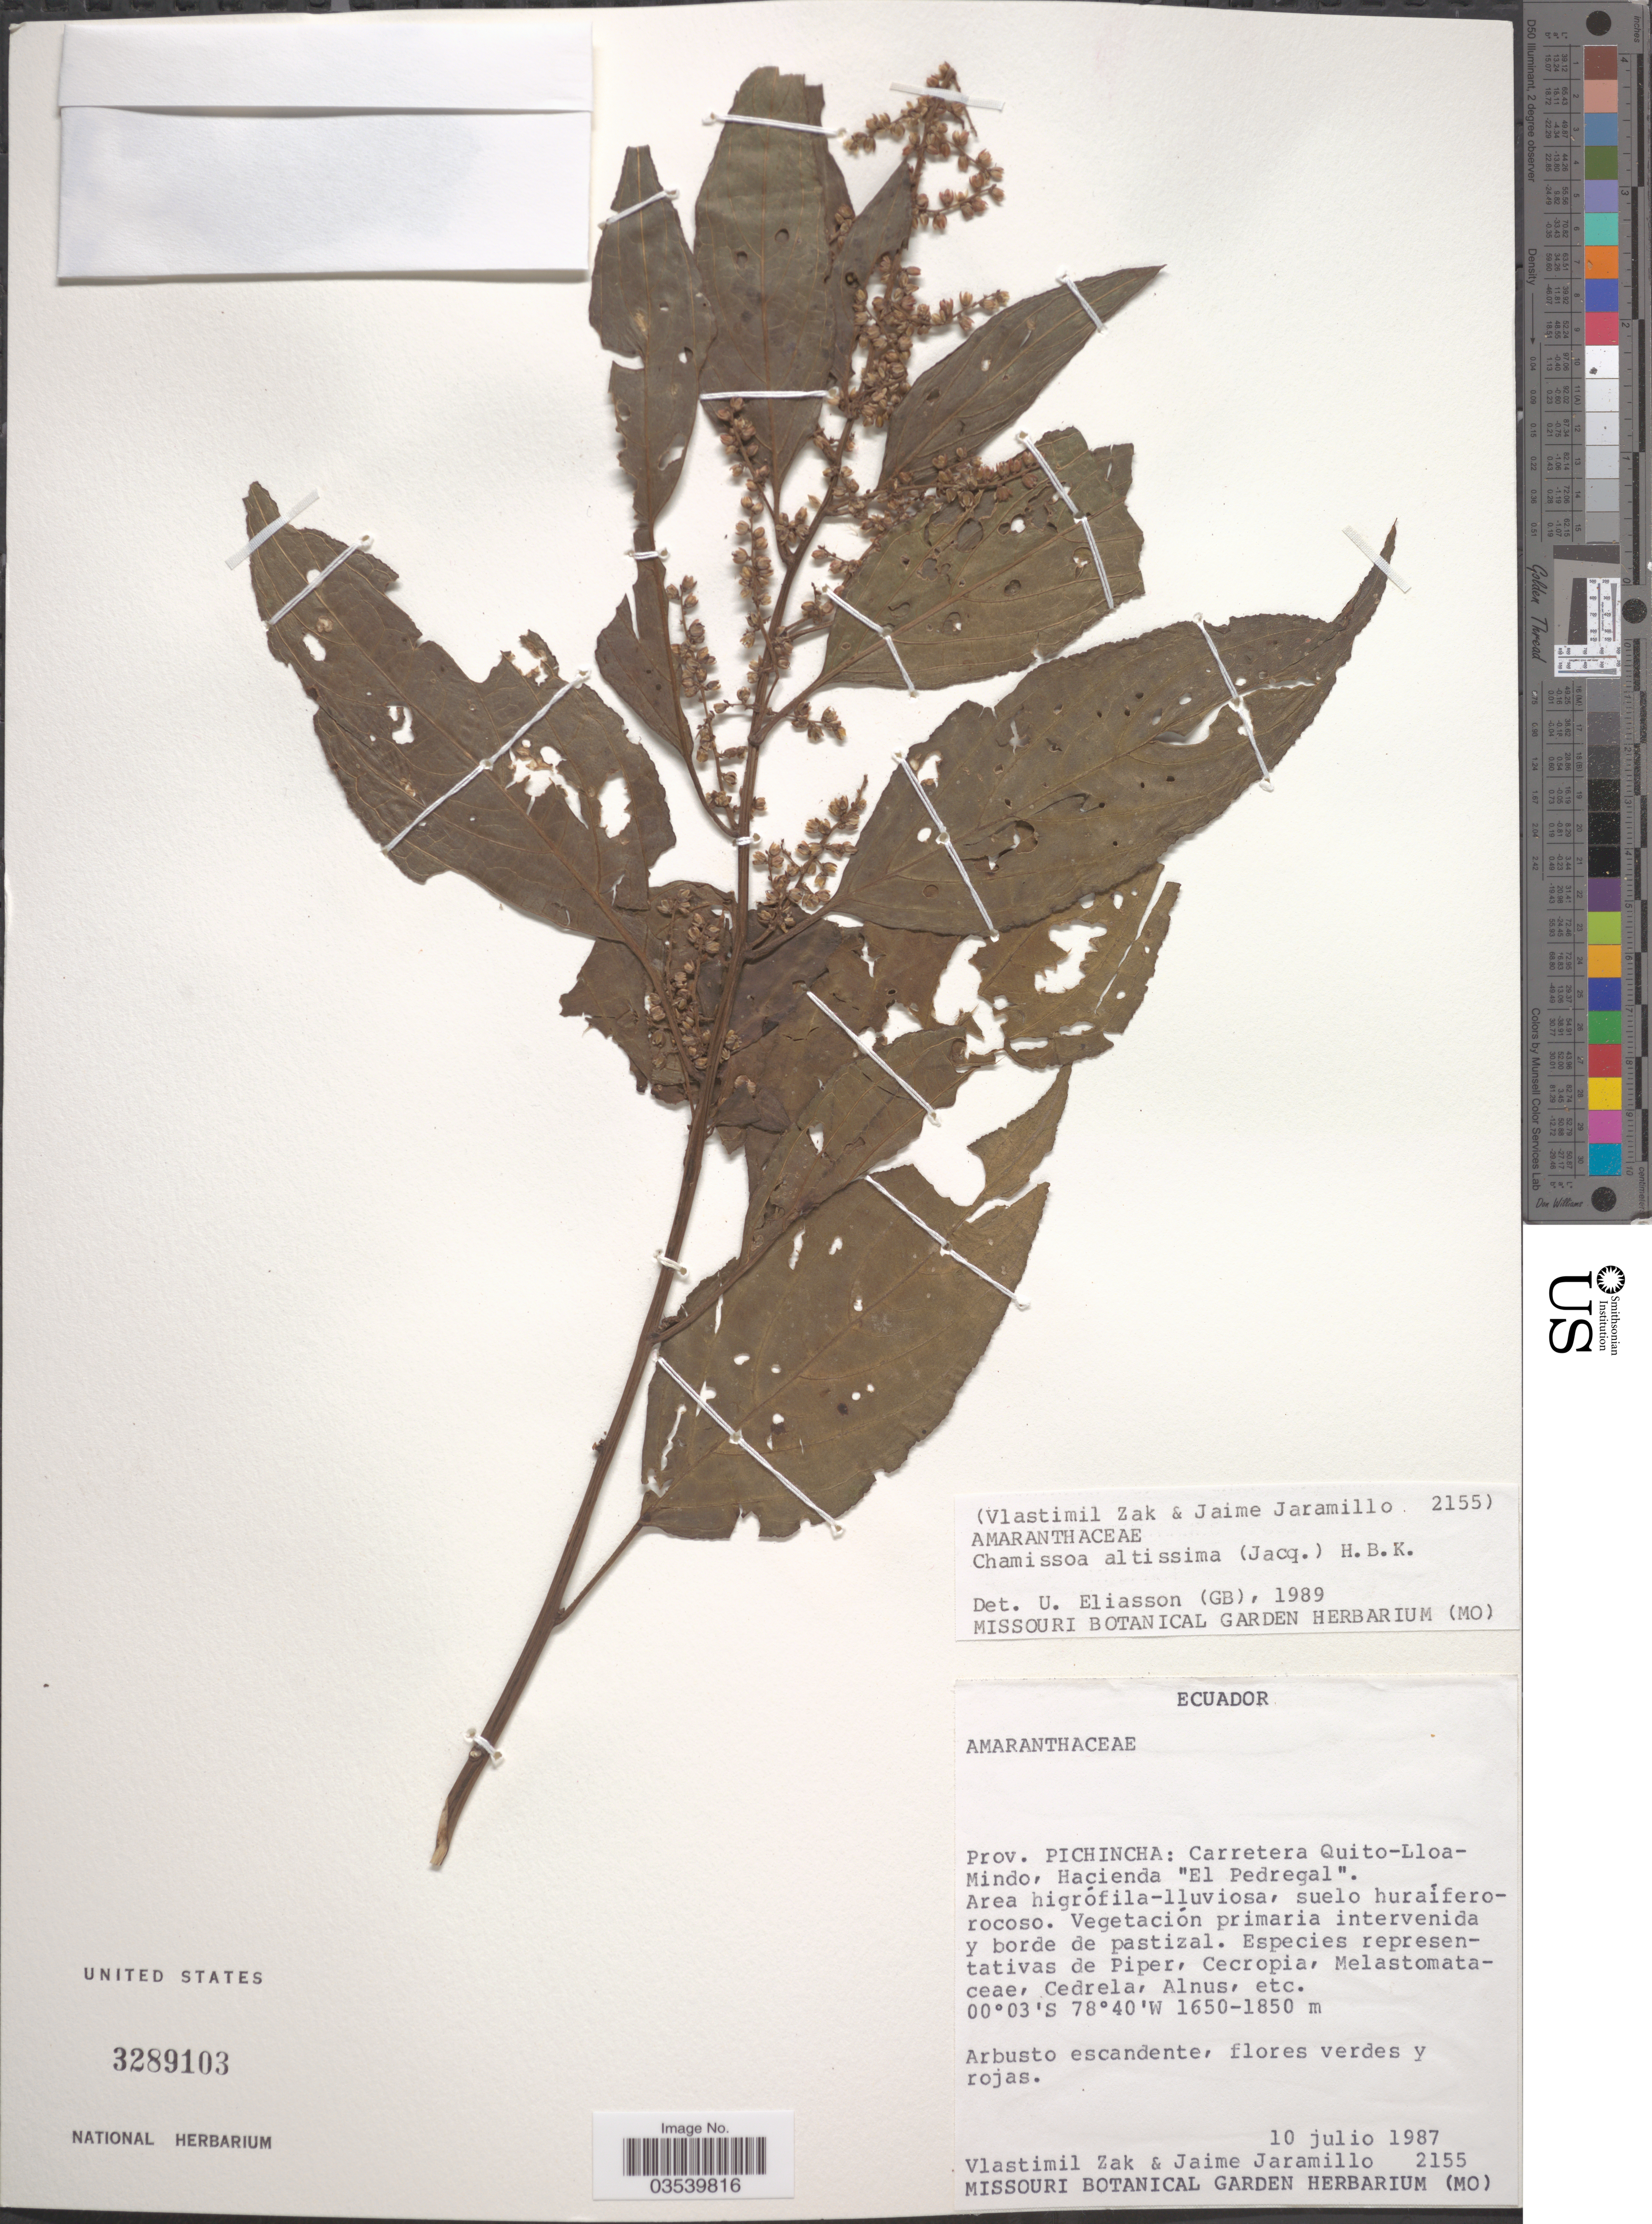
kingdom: Plantae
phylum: Tracheophyta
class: Magnoliopsida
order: Caryophyllales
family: Amaranthaceae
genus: Chamissoa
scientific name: Chamissoa altissima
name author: (Jacq.) Kunth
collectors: V. Zak & J. Jaramillo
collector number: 2155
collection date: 1987-07-10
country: Ecuador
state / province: Pichincha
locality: Carretera Quito-Lloa-Mindo, Hacienda "El Pedregal".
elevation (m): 1650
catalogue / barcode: US 3289103